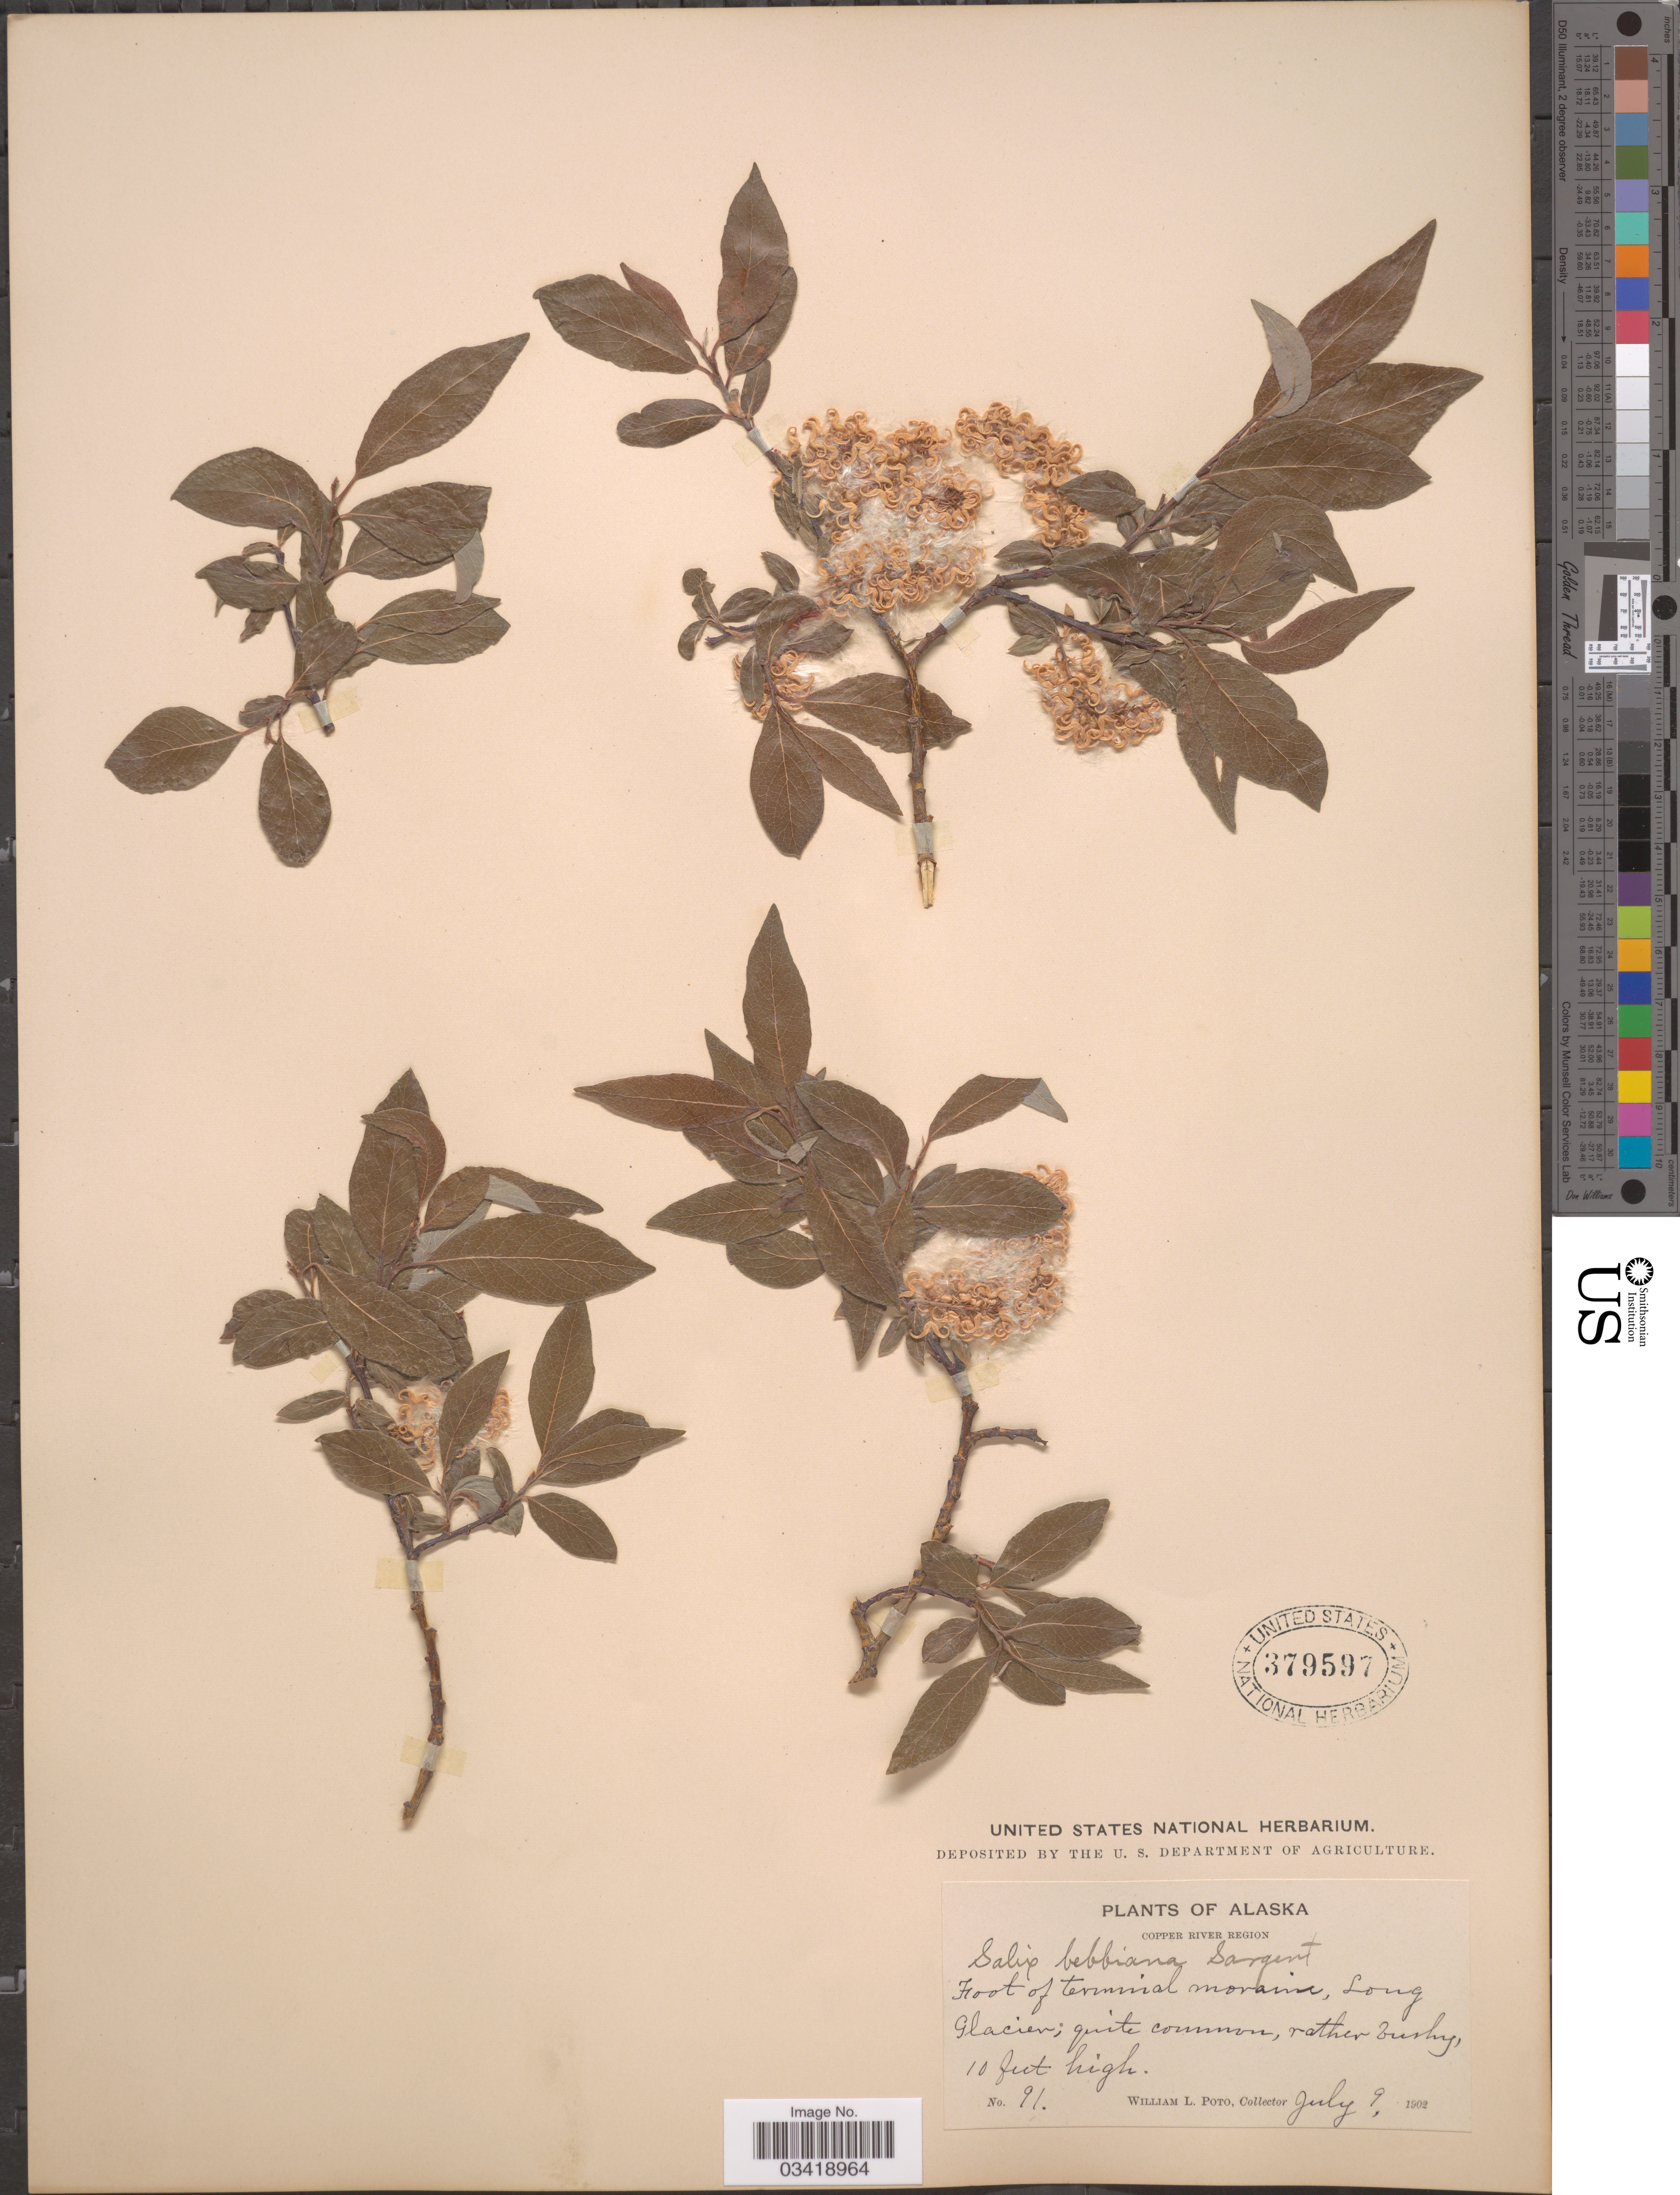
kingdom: Plantae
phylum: Tracheophyta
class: Magnoliopsida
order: Malpighiales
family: Salicaceae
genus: Salix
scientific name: Salix bebbiana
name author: Sarg.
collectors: W. Poto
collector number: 91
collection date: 1902-07-09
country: United States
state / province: Alaska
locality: Copper River Region. Foot of terminal moraine, Long Glacier.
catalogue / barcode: US 379597